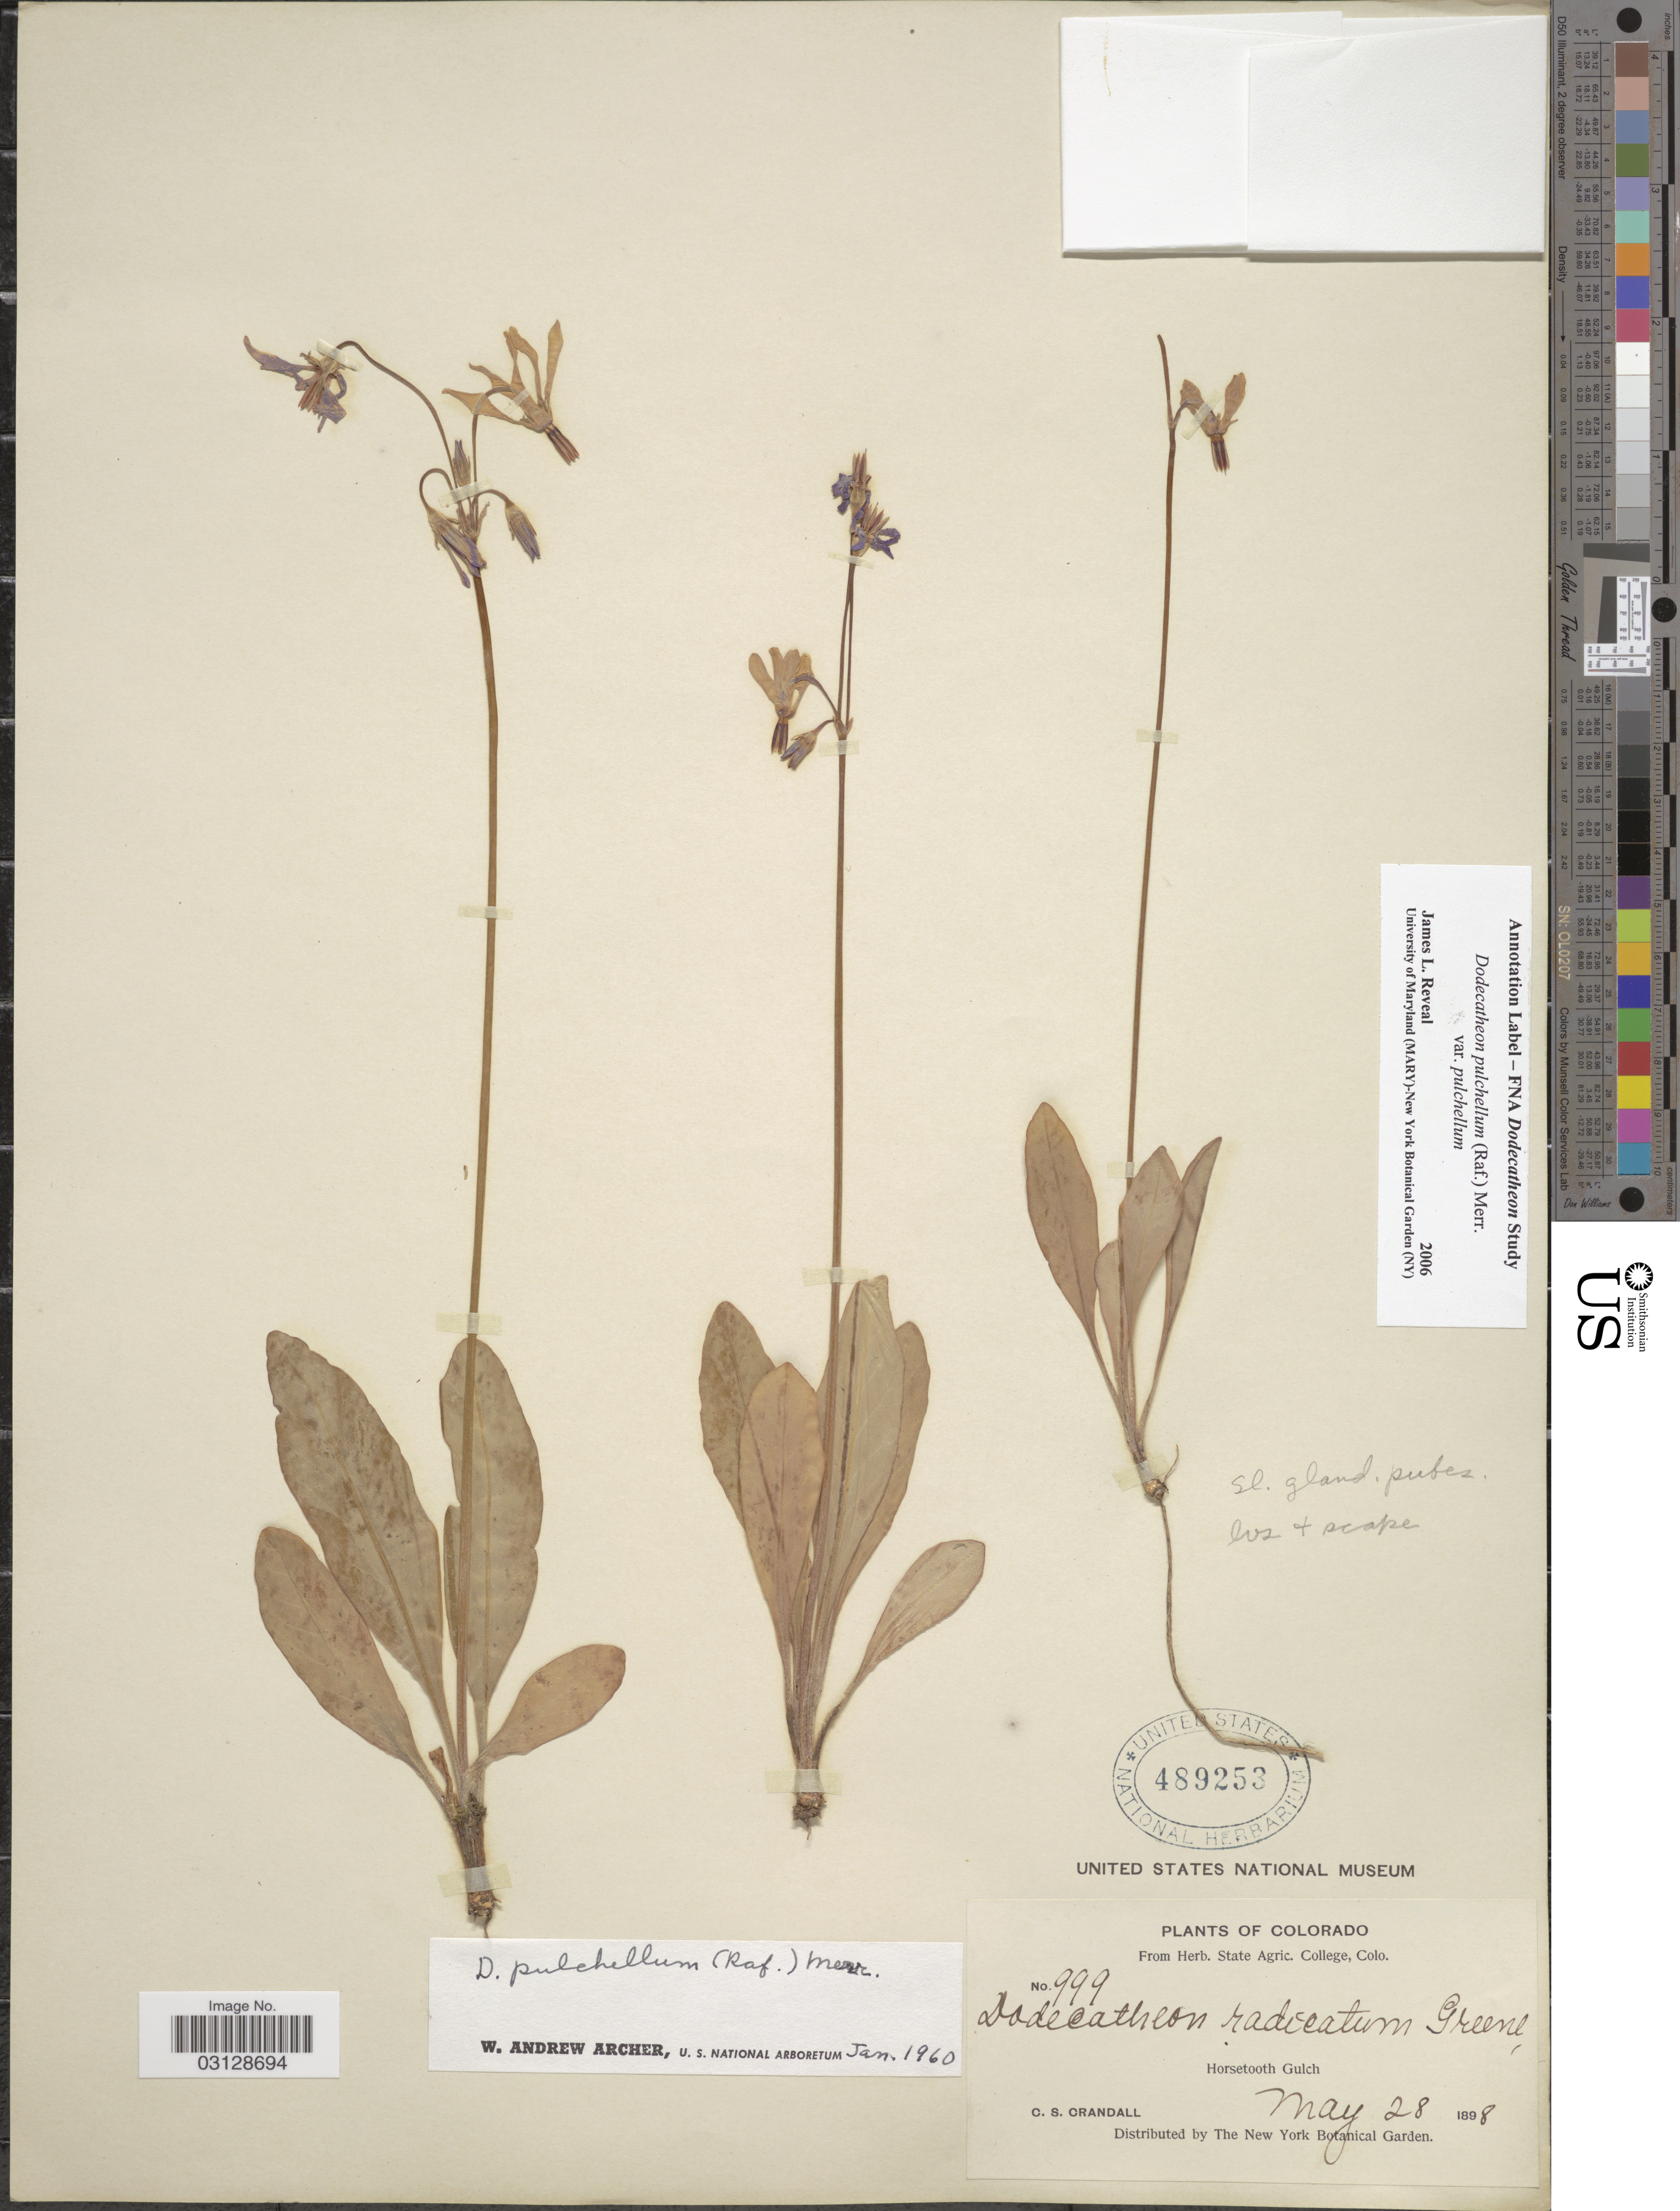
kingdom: Plantae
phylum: Tracheophyta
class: Magnoliopsida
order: Ericales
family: Primulaceae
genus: Dodecatheon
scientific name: Dodecatheon pulchellum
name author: (Raf.) Merr.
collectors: C. Crandall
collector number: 999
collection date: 1898-05-28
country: United States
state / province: Colorado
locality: Horsetooth Gulch.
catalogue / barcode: US 489253